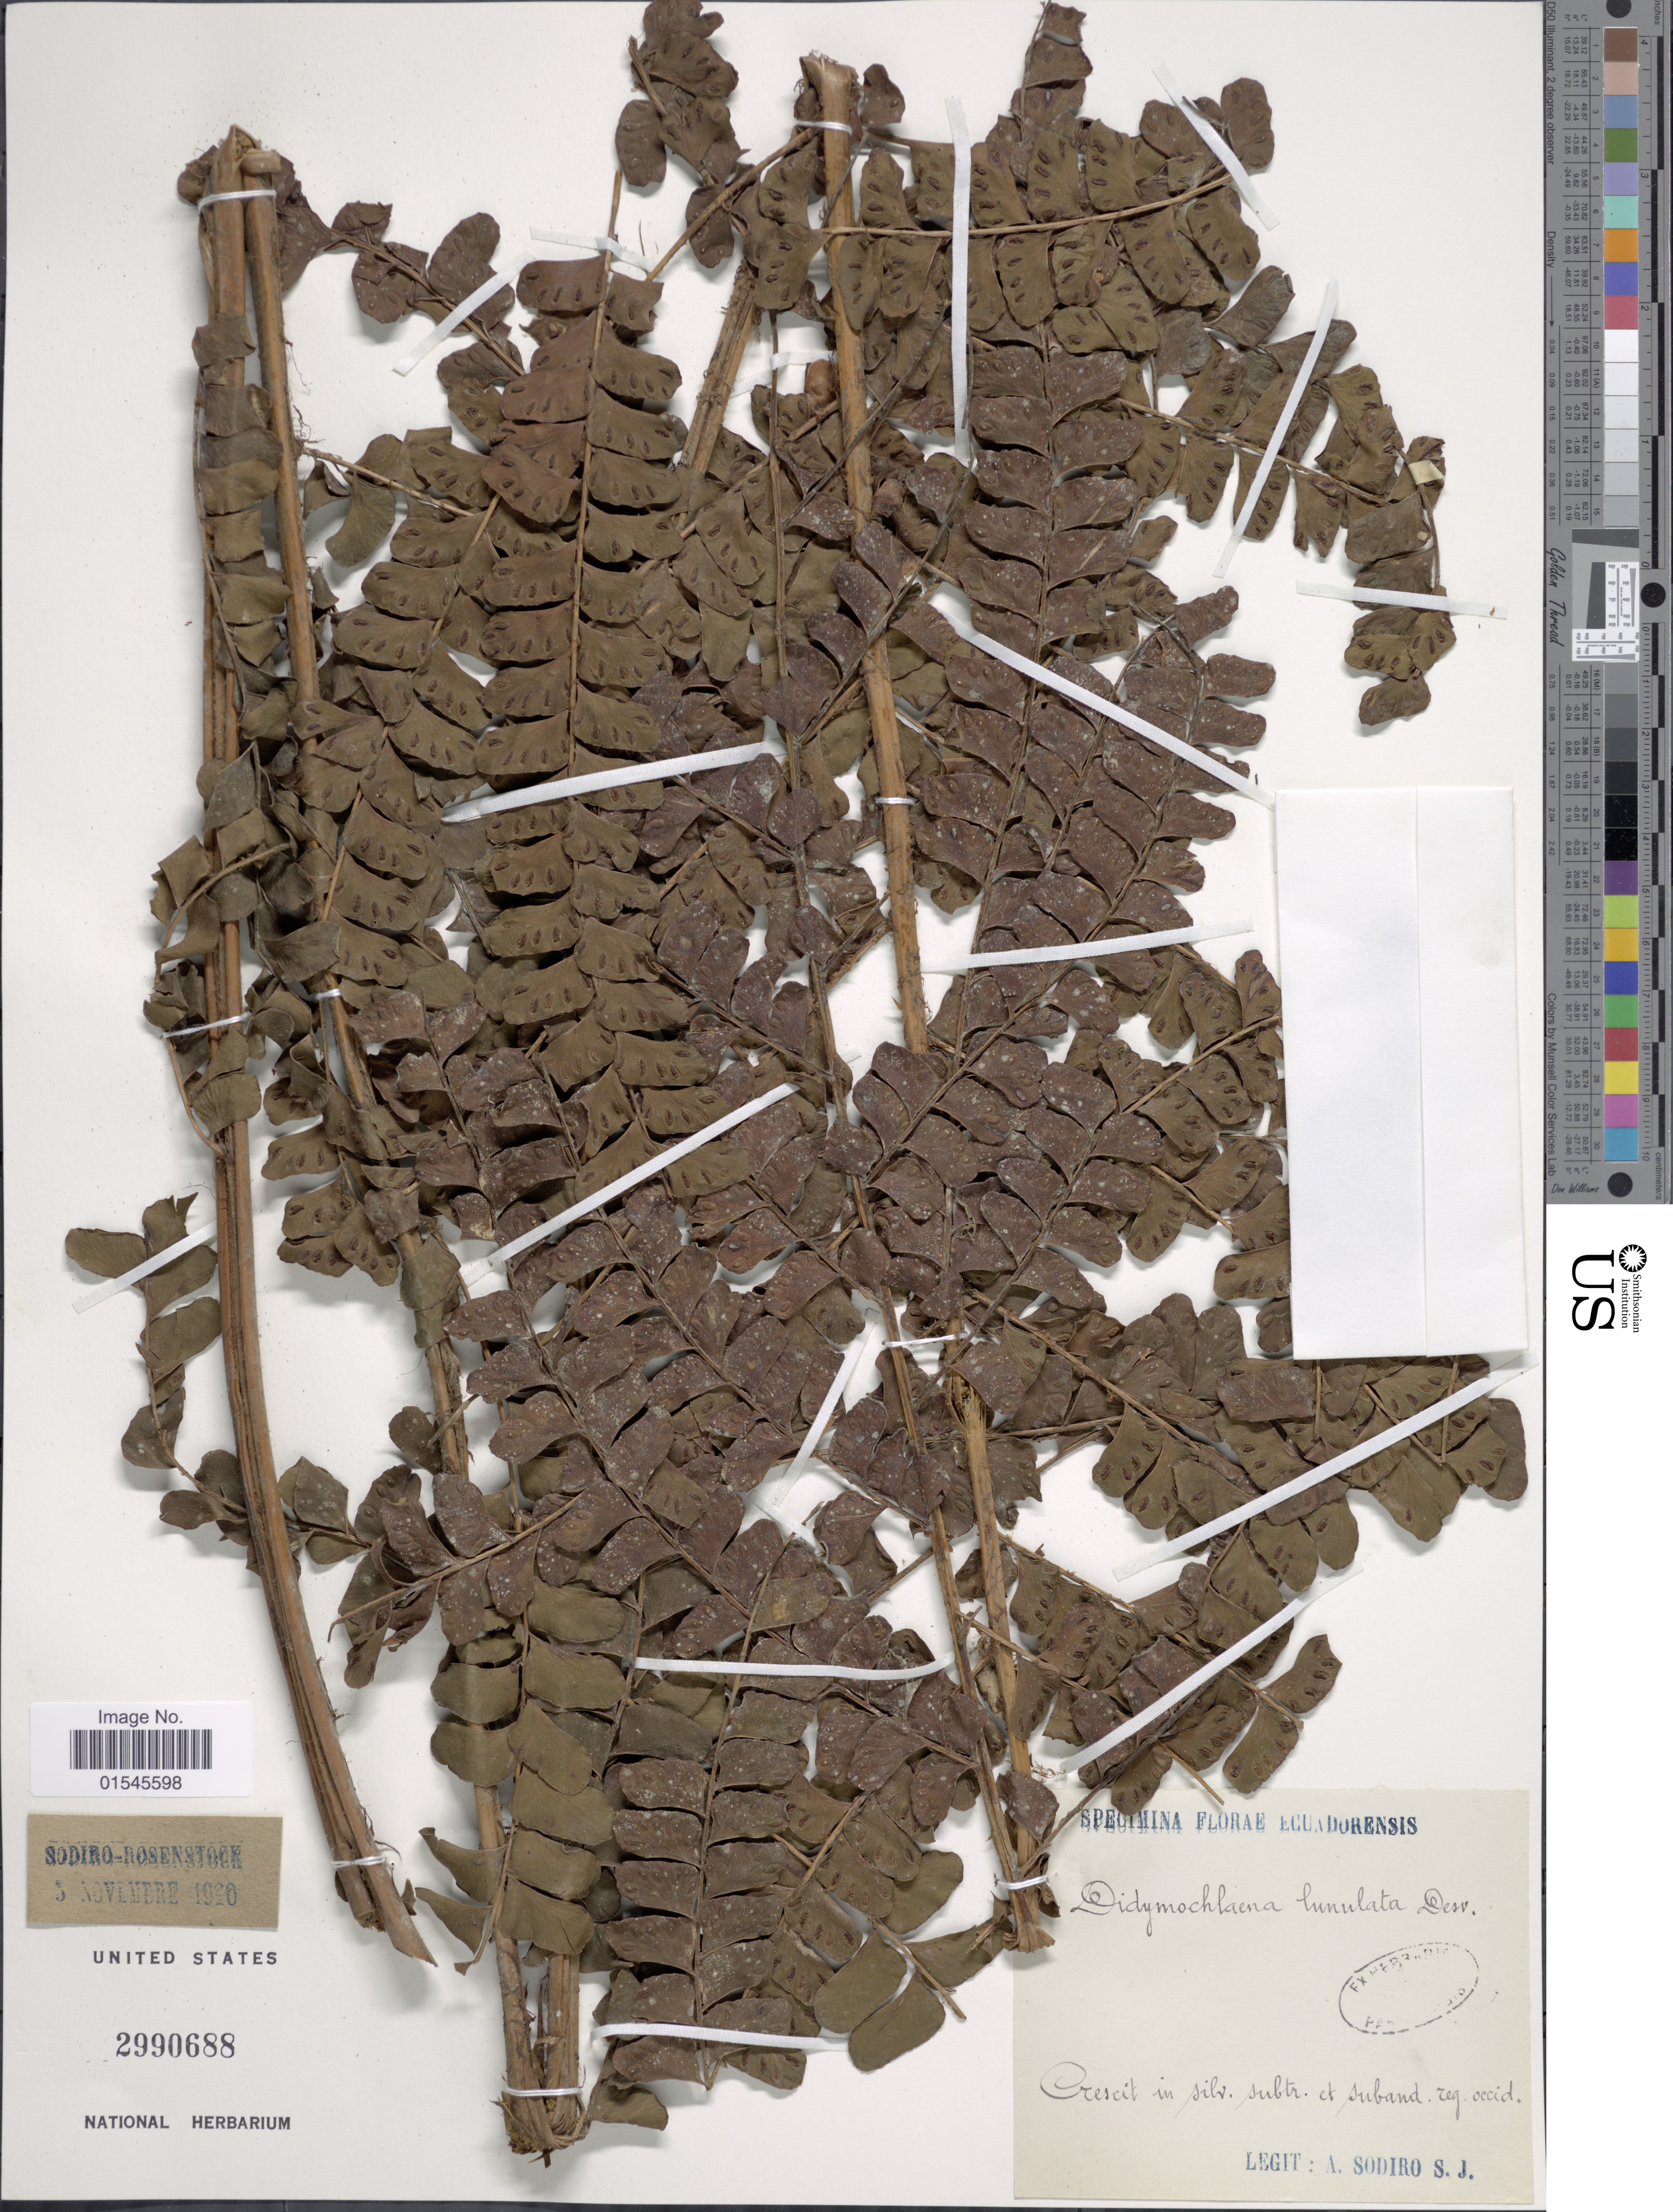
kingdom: Plantae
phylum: Tracheophyta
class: Polypodiopsida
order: Polypodiales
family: Didymochlaenaceae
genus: Didymochlaena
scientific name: Didymochlaena truncatula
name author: (Sw.) J. Sm.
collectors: A. Sodiro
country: Ecuador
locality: Crescit in silv. subtr. et suband reg. occid.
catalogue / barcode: US 2990688